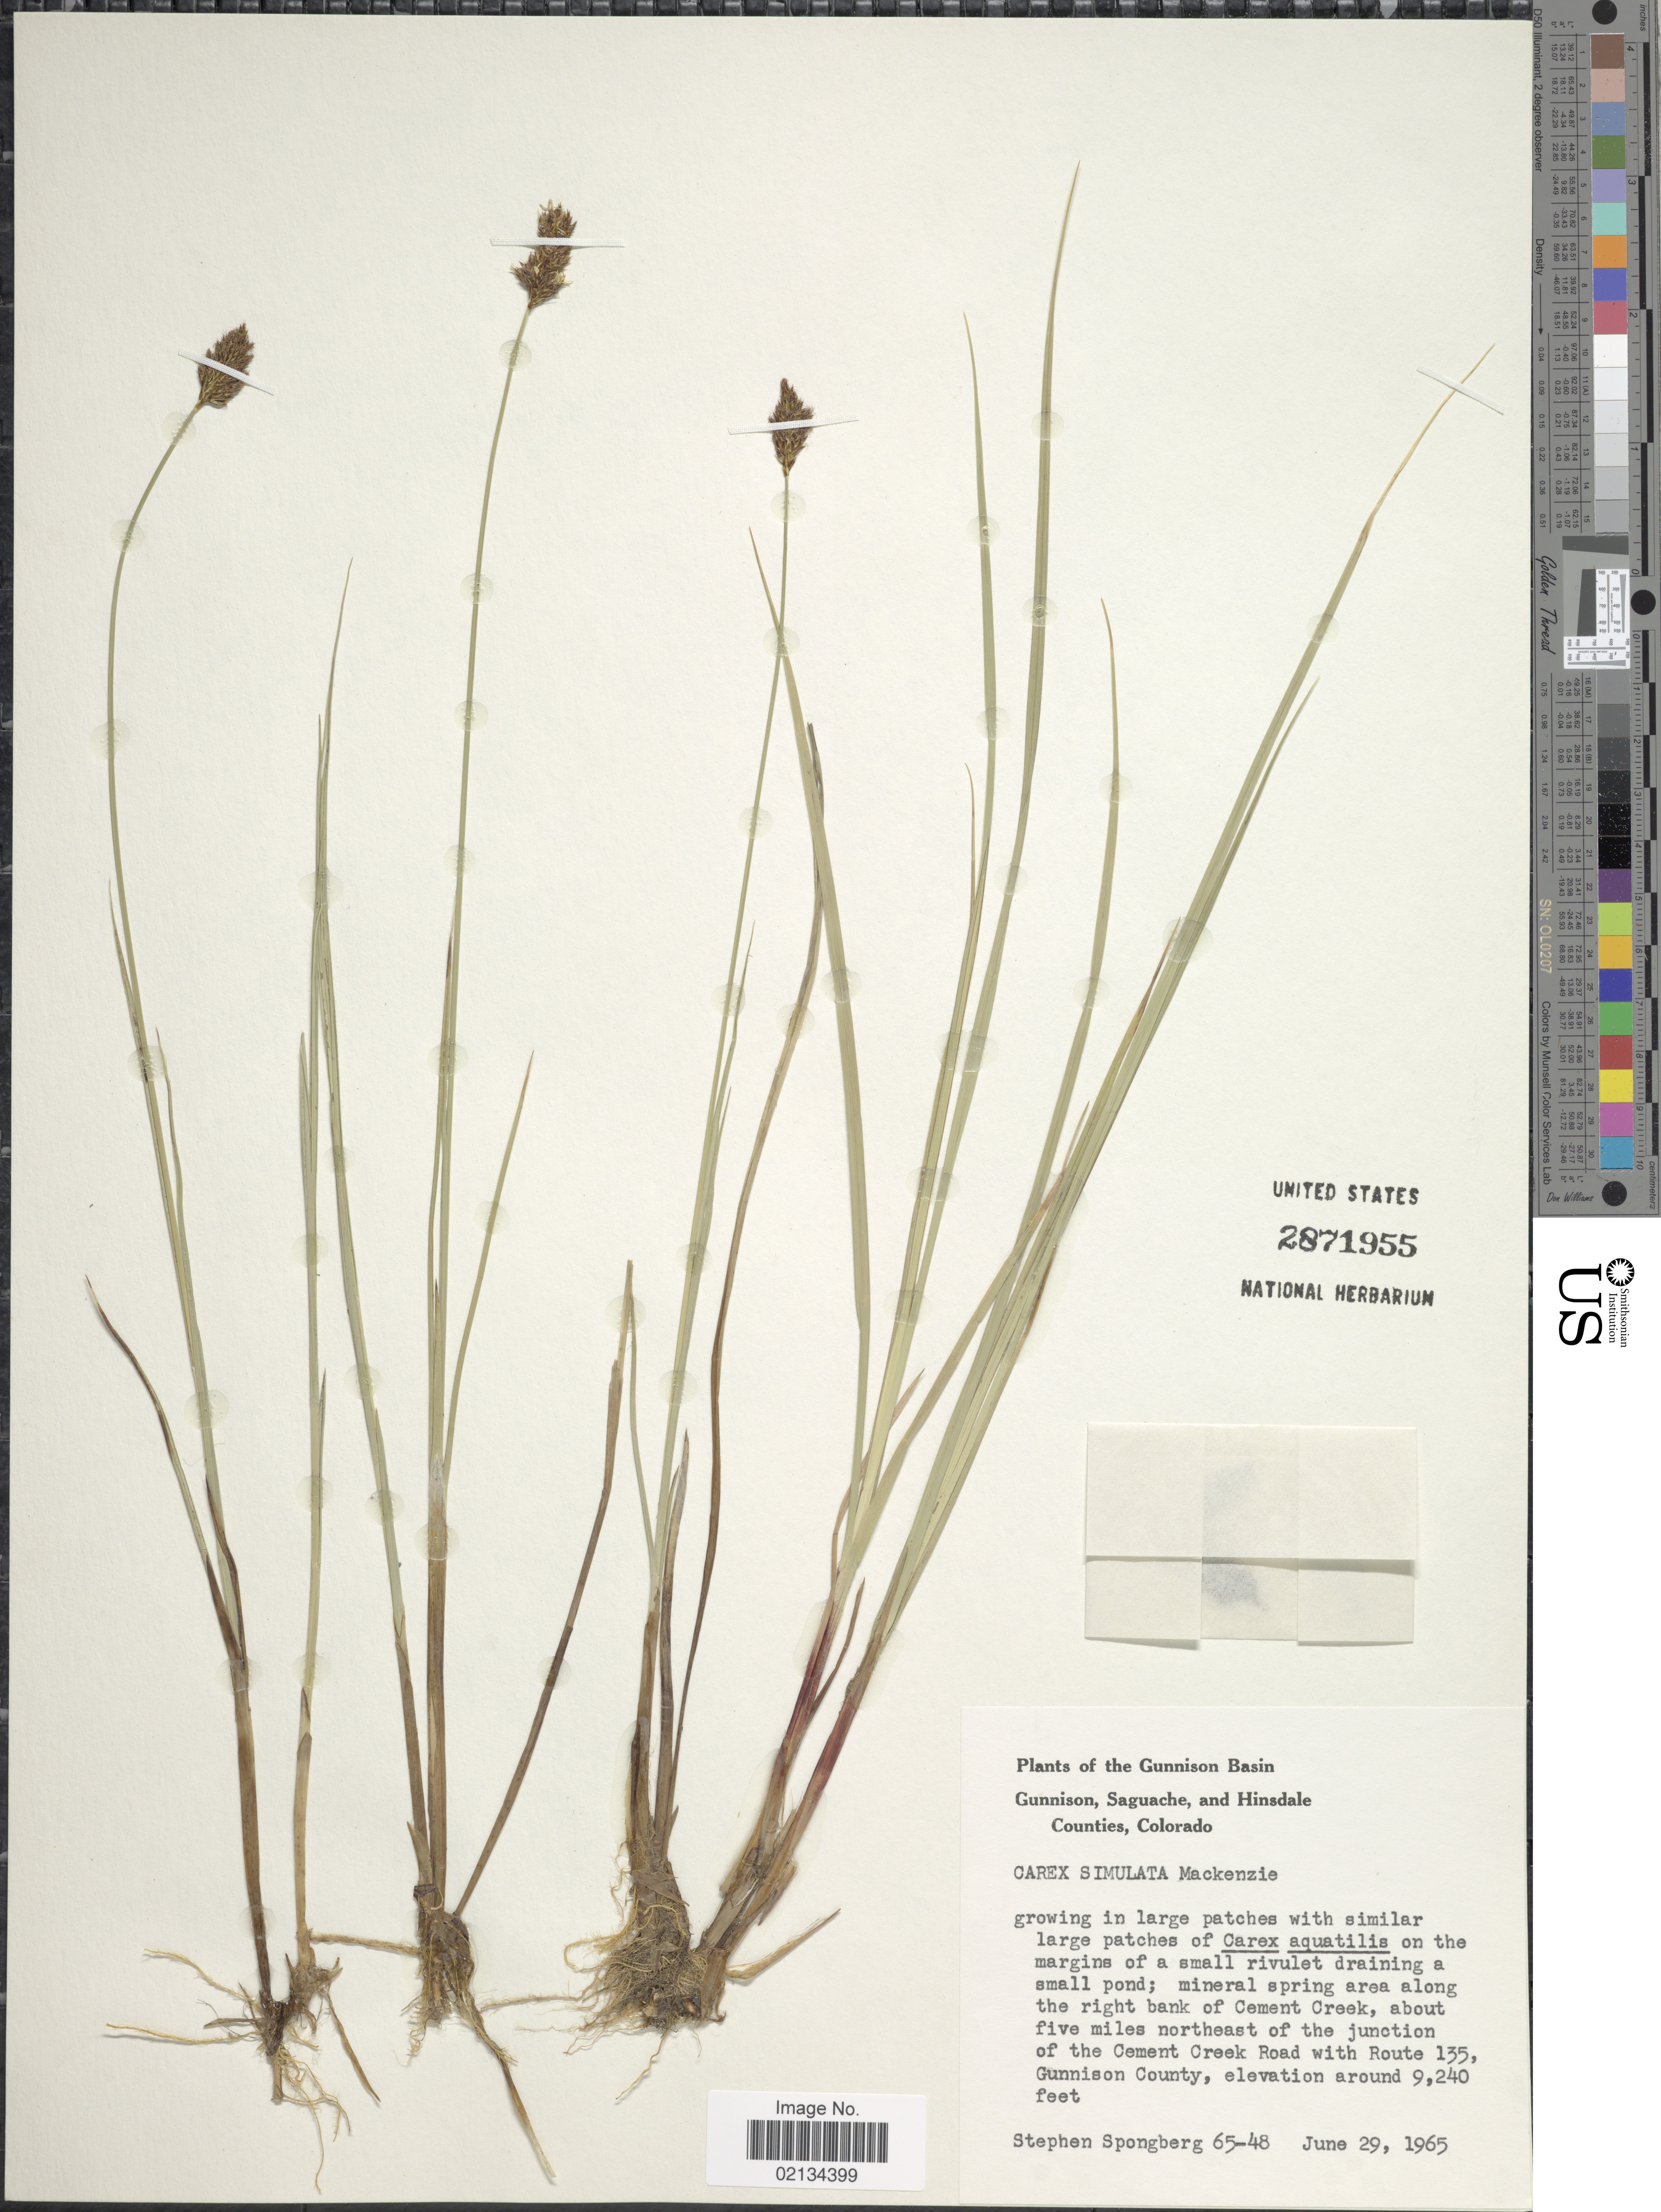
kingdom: Plantae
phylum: Tracheophyta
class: Liliopsida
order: Poales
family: Cyperaceae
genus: Carex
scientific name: Carex simulata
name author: Mack.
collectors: S. A.Spongberg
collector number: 65-48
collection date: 1965-06-29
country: United States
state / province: Colorado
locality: The Gunnison Basin, Gunnison, Saguache, and Hinsdale Counties, on the margins of a small rivulet draining a small pond; mineral spring area along the right bank of Cement Creek, about 5 miles northeast of the junction of the Cement Creek Road with Route 135, Gunnison County.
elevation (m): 2816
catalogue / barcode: US 2871955